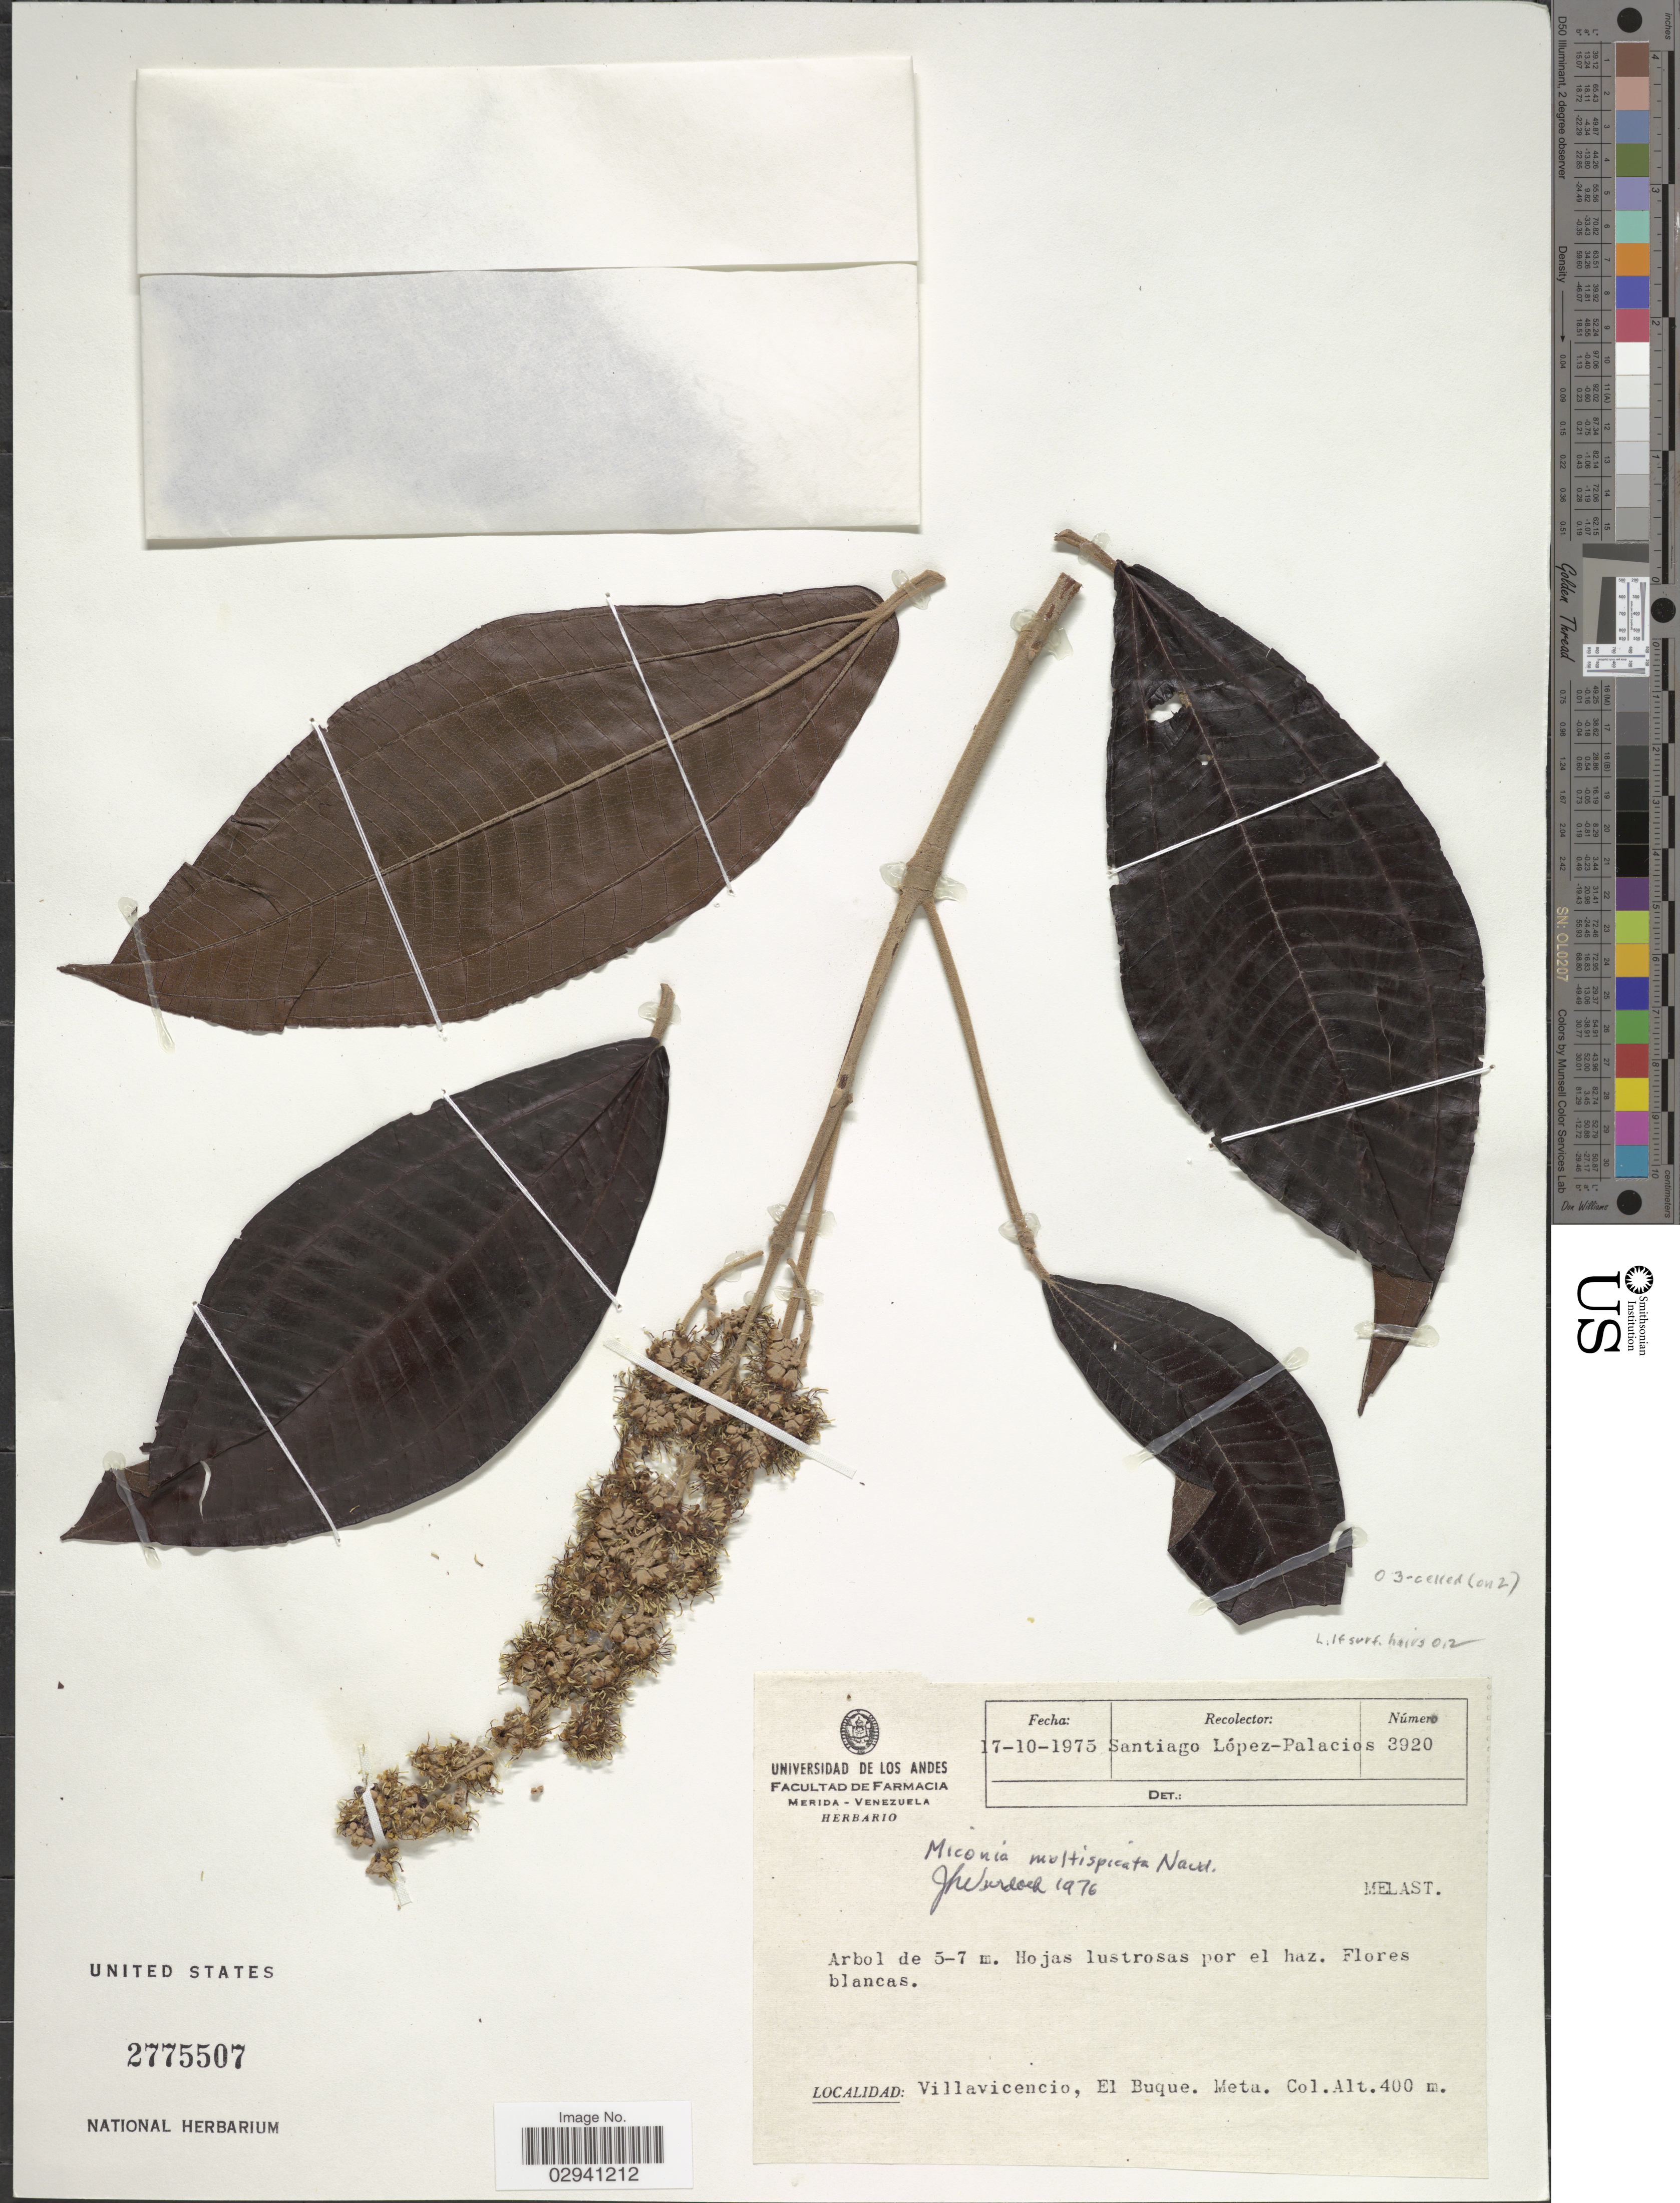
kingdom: Plantae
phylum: Tracheophyta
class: Magnoliopsida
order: Myrtales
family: Melastomataceae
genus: Miconia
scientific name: Miconia multispicata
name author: Naudin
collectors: S. López-Palacios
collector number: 3920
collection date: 1975-10-17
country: Colombia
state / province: Meta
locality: Villavicencio, El Buque. Meta.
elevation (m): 400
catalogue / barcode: US 2775507